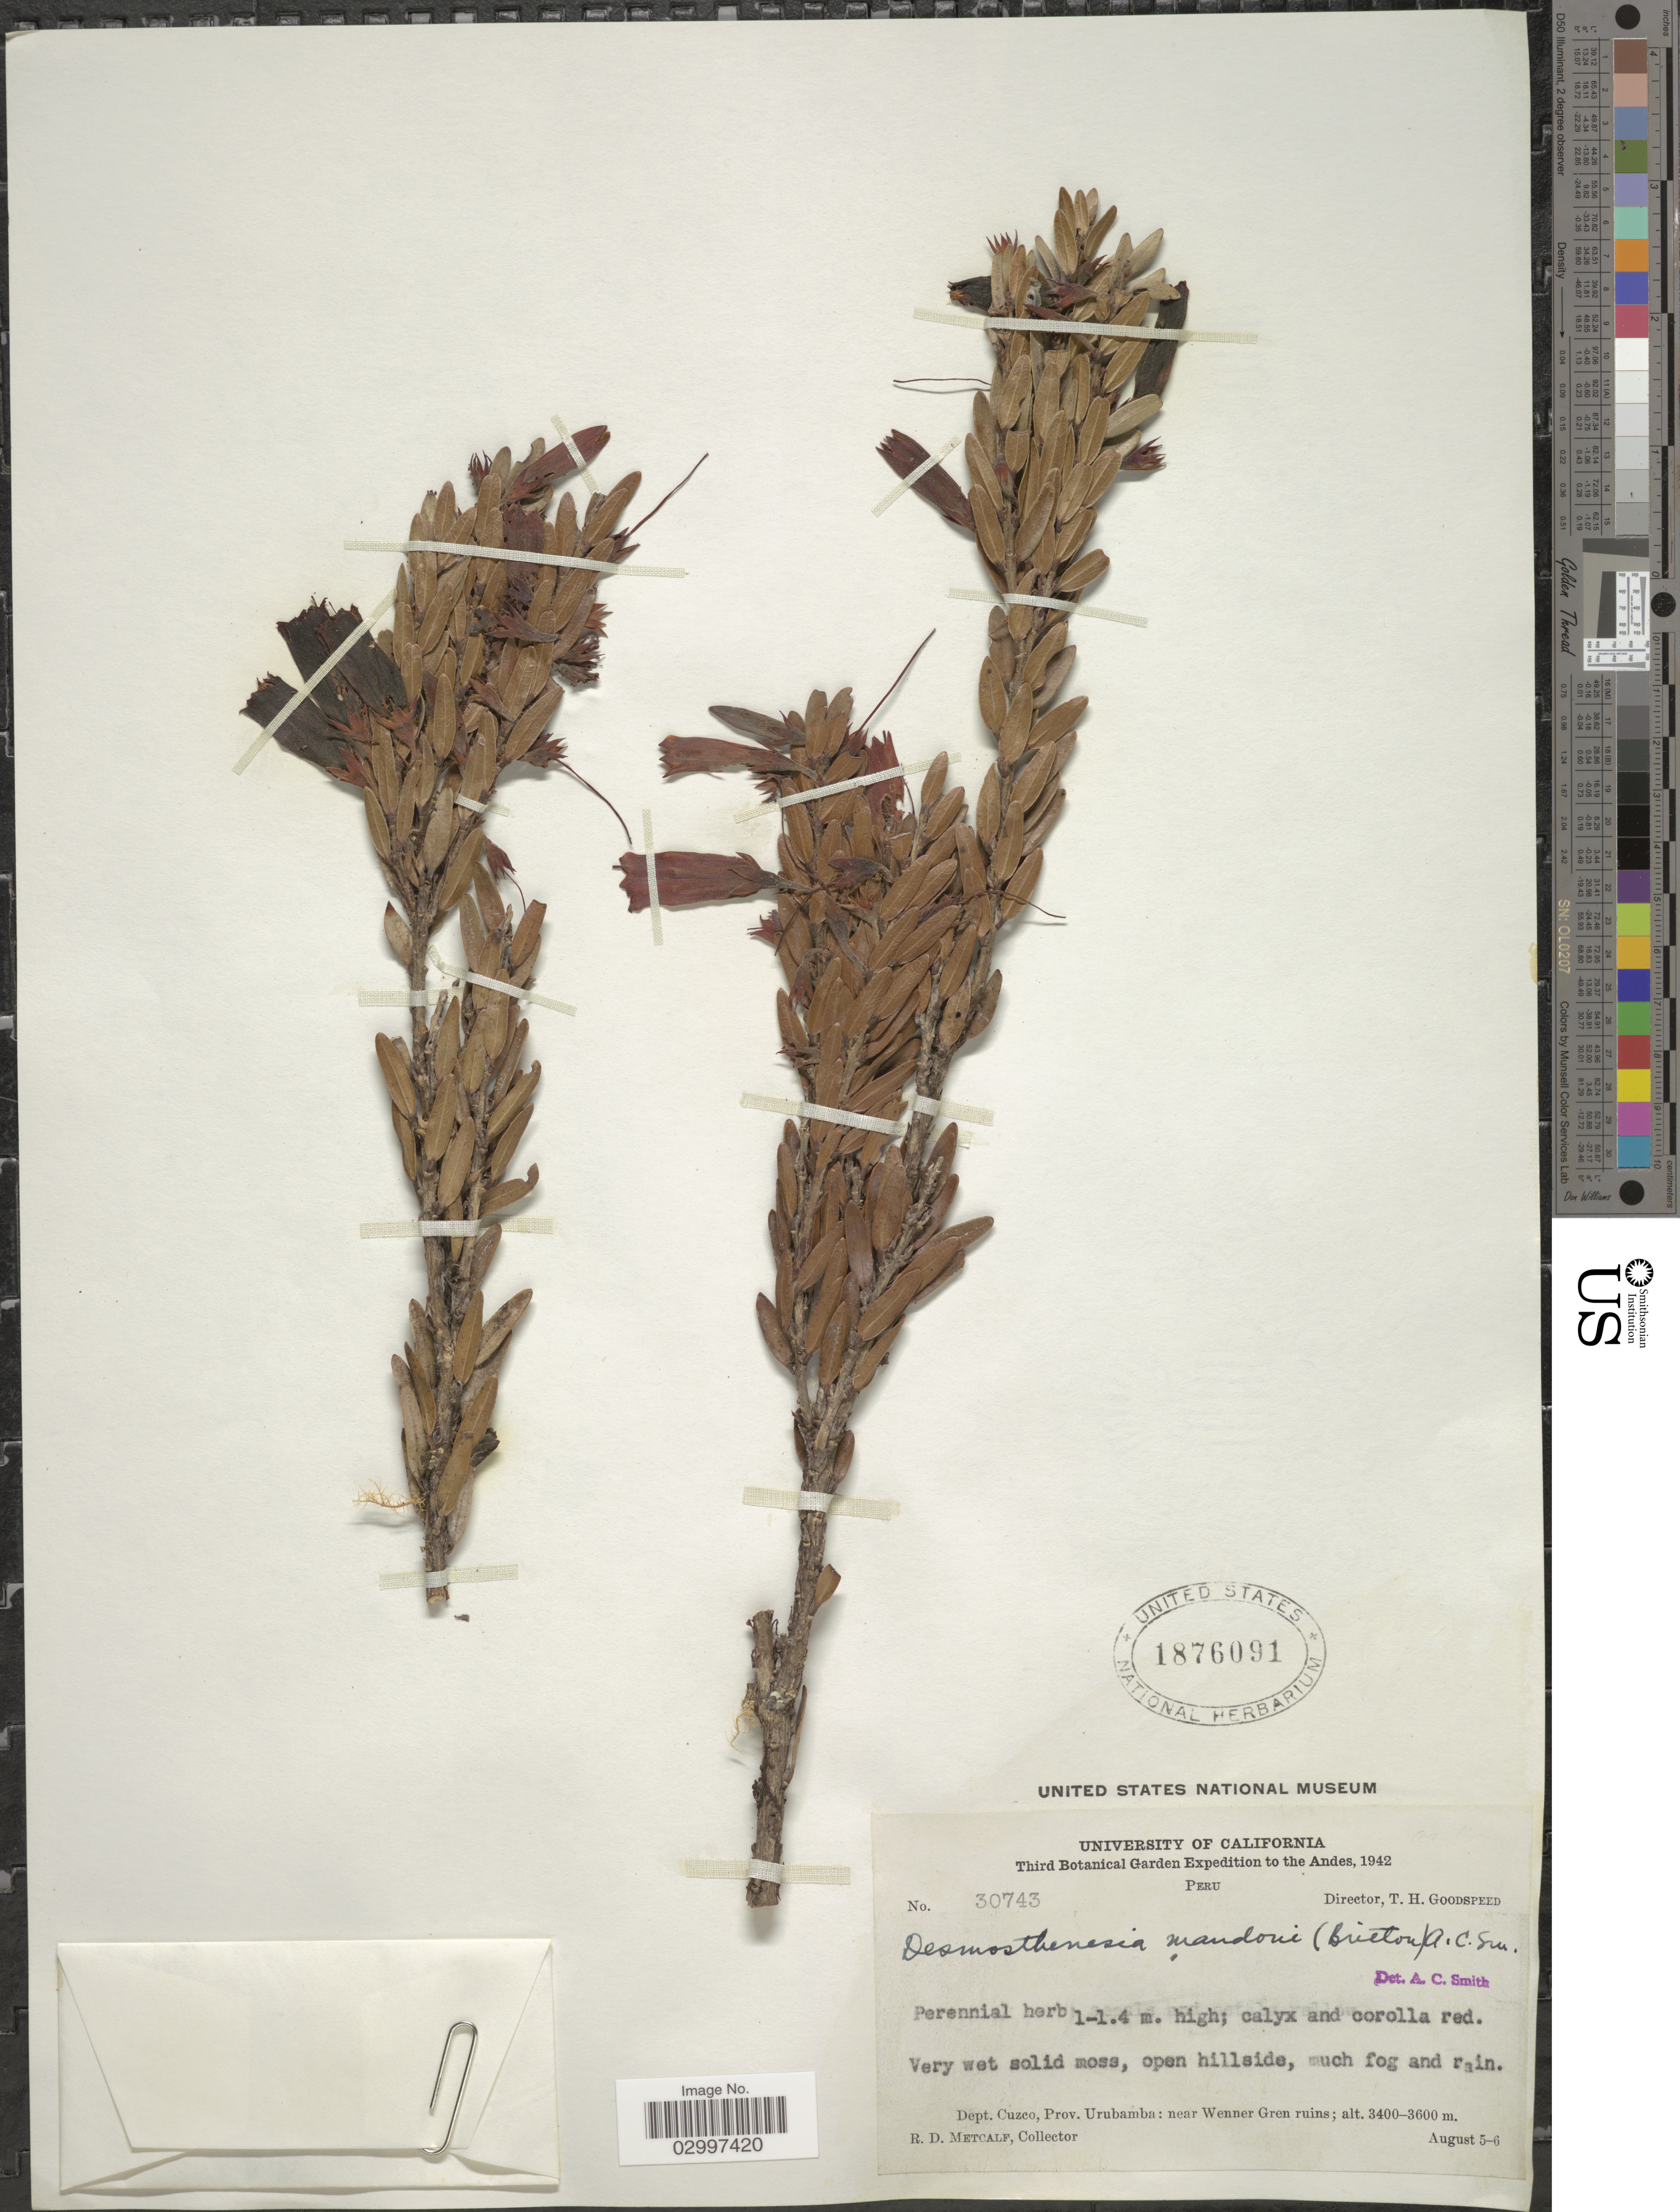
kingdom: Plantae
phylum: Tracheophyta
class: Magnoliopsida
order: Ericales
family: Ericaceae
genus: Demosthenesia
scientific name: Demosthenesia mandoni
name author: (Britton) A.C. Sm.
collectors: R. D. Metcalf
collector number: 30743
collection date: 1942-08-05/1942-08-06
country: Peru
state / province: Cusco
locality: Andes, Dept. Cuzco, Prov. Urubamba, near Wenner Gren ruins.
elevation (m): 3400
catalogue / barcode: US 1876091